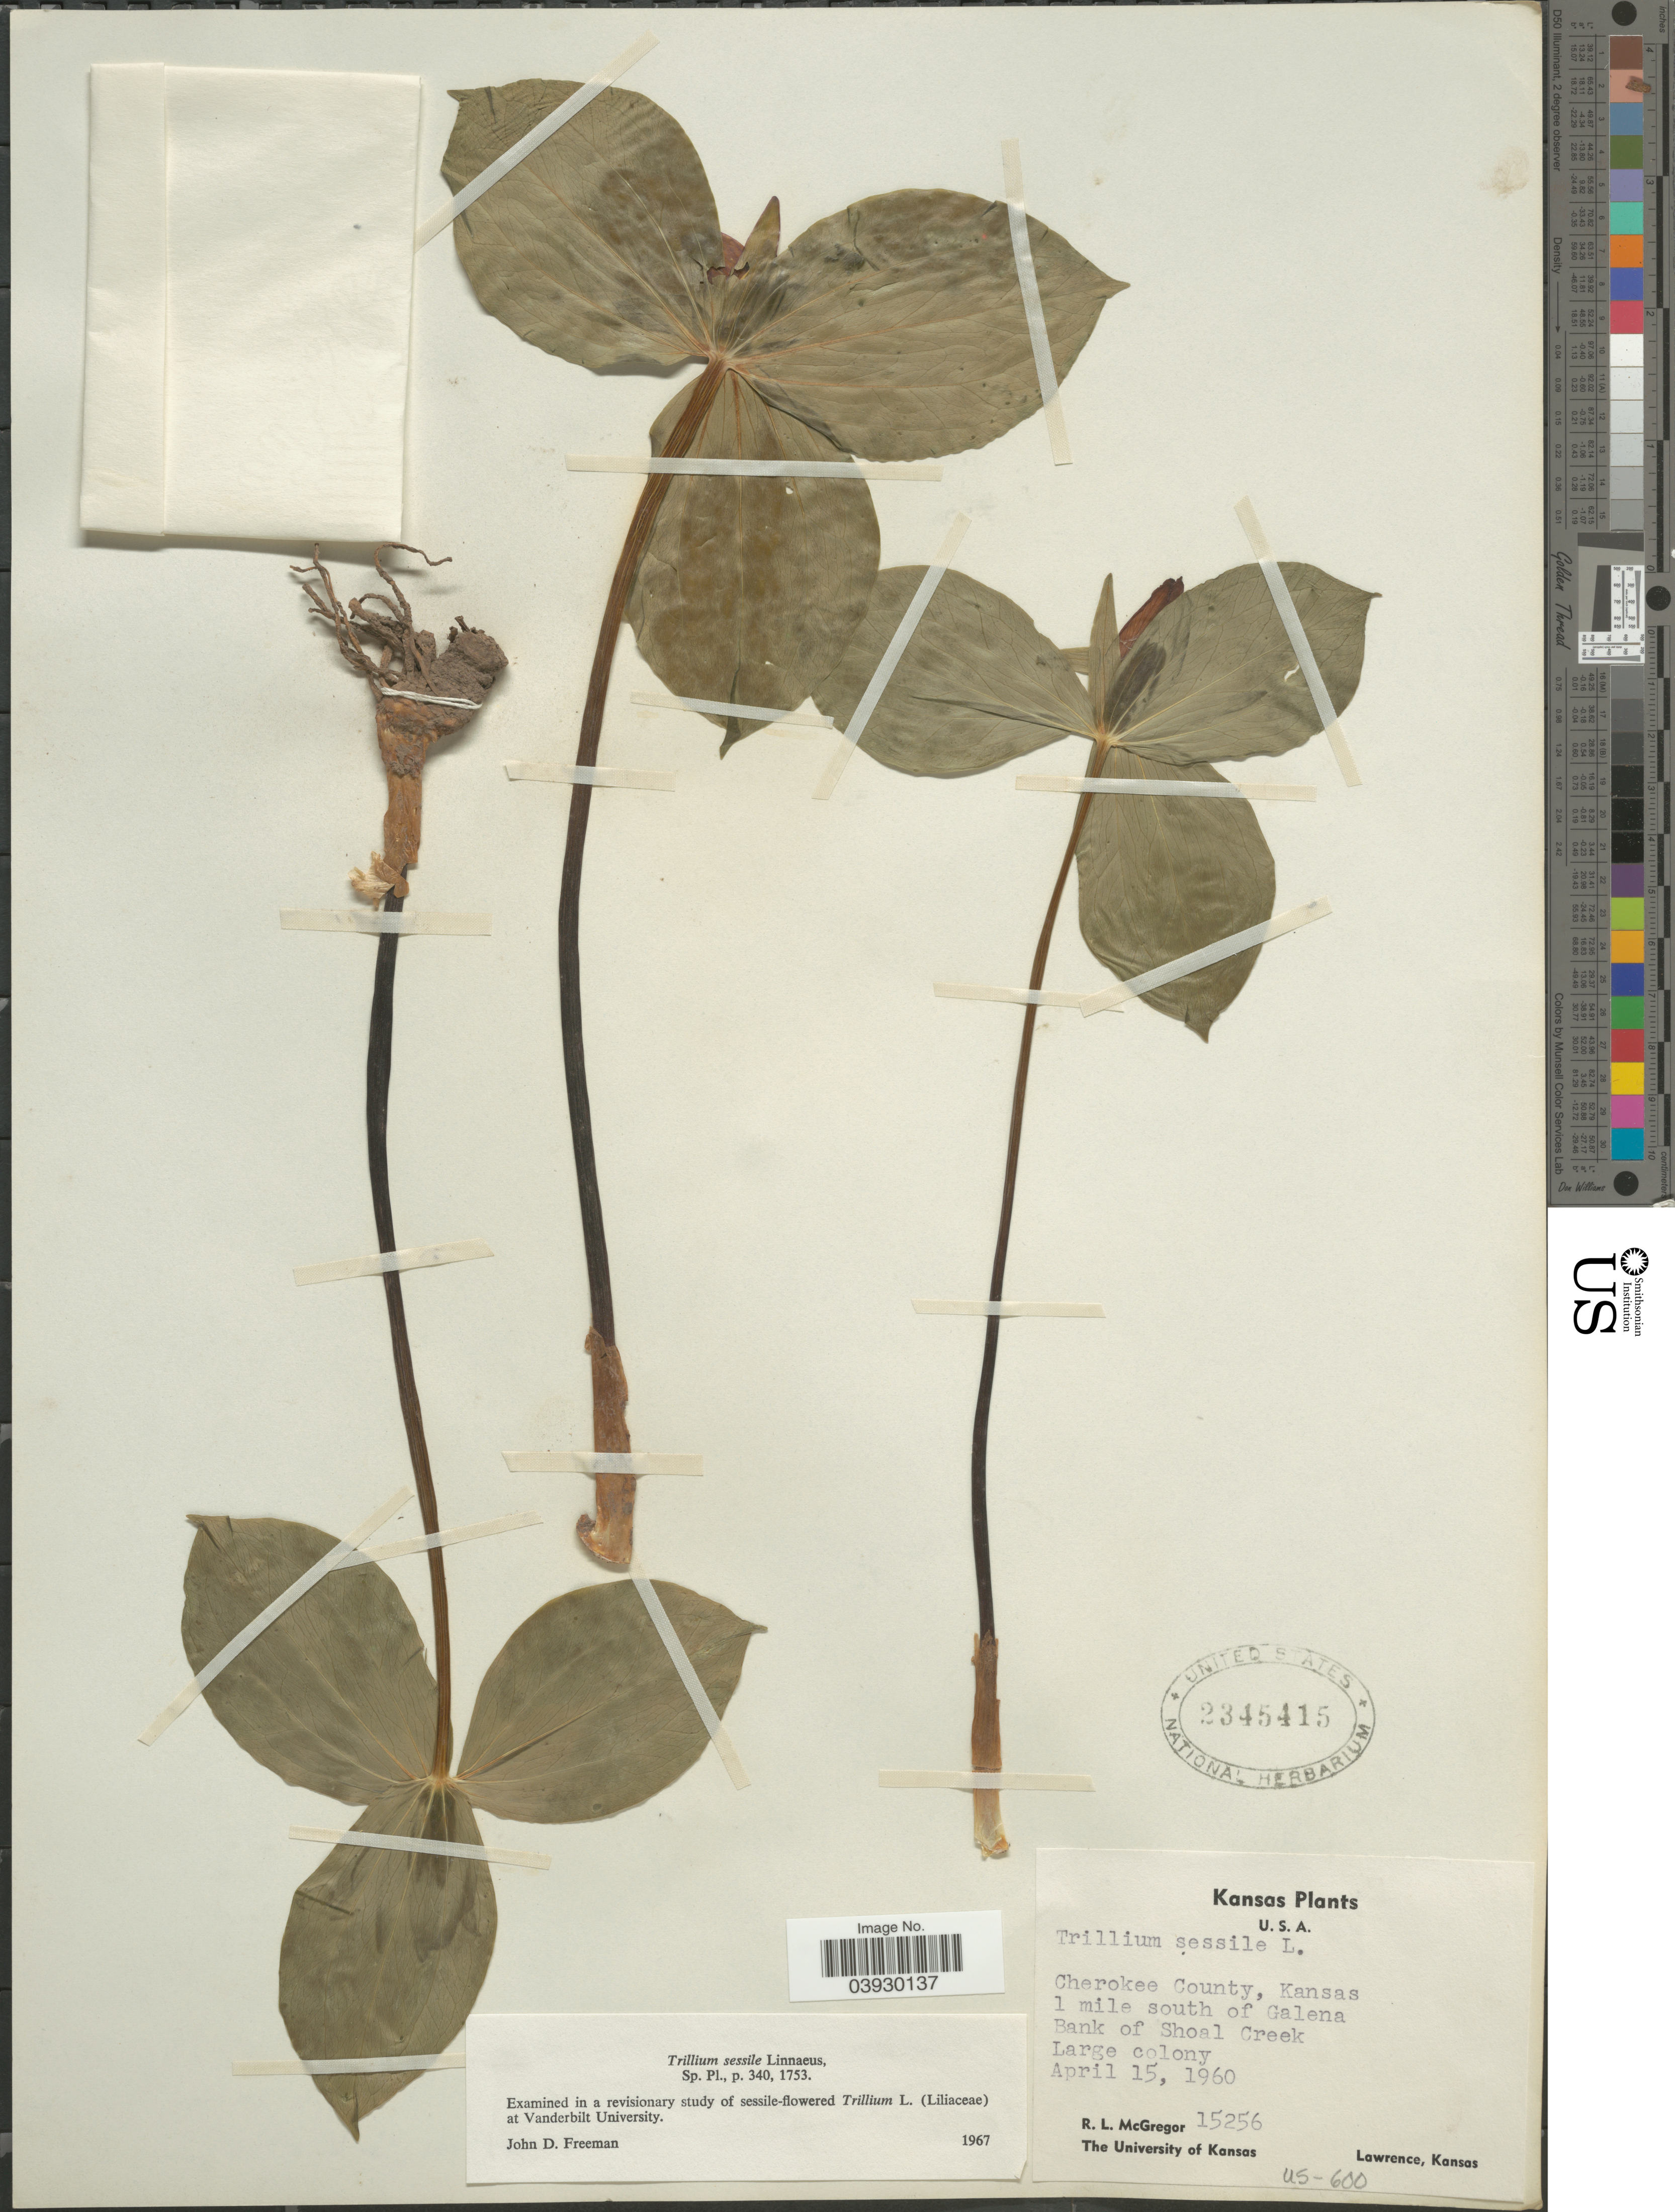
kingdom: Plantae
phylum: Tracheophyta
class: Liliopsida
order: Liliales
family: Melanthiaceae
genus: Trillium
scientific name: Trillium sessile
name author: L.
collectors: R. McGregor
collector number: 15256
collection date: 1960-04-15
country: United States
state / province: Kansas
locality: Cherokee County, 1 mile south of Galena. Bank of Shoal Creek.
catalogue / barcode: US 2345415